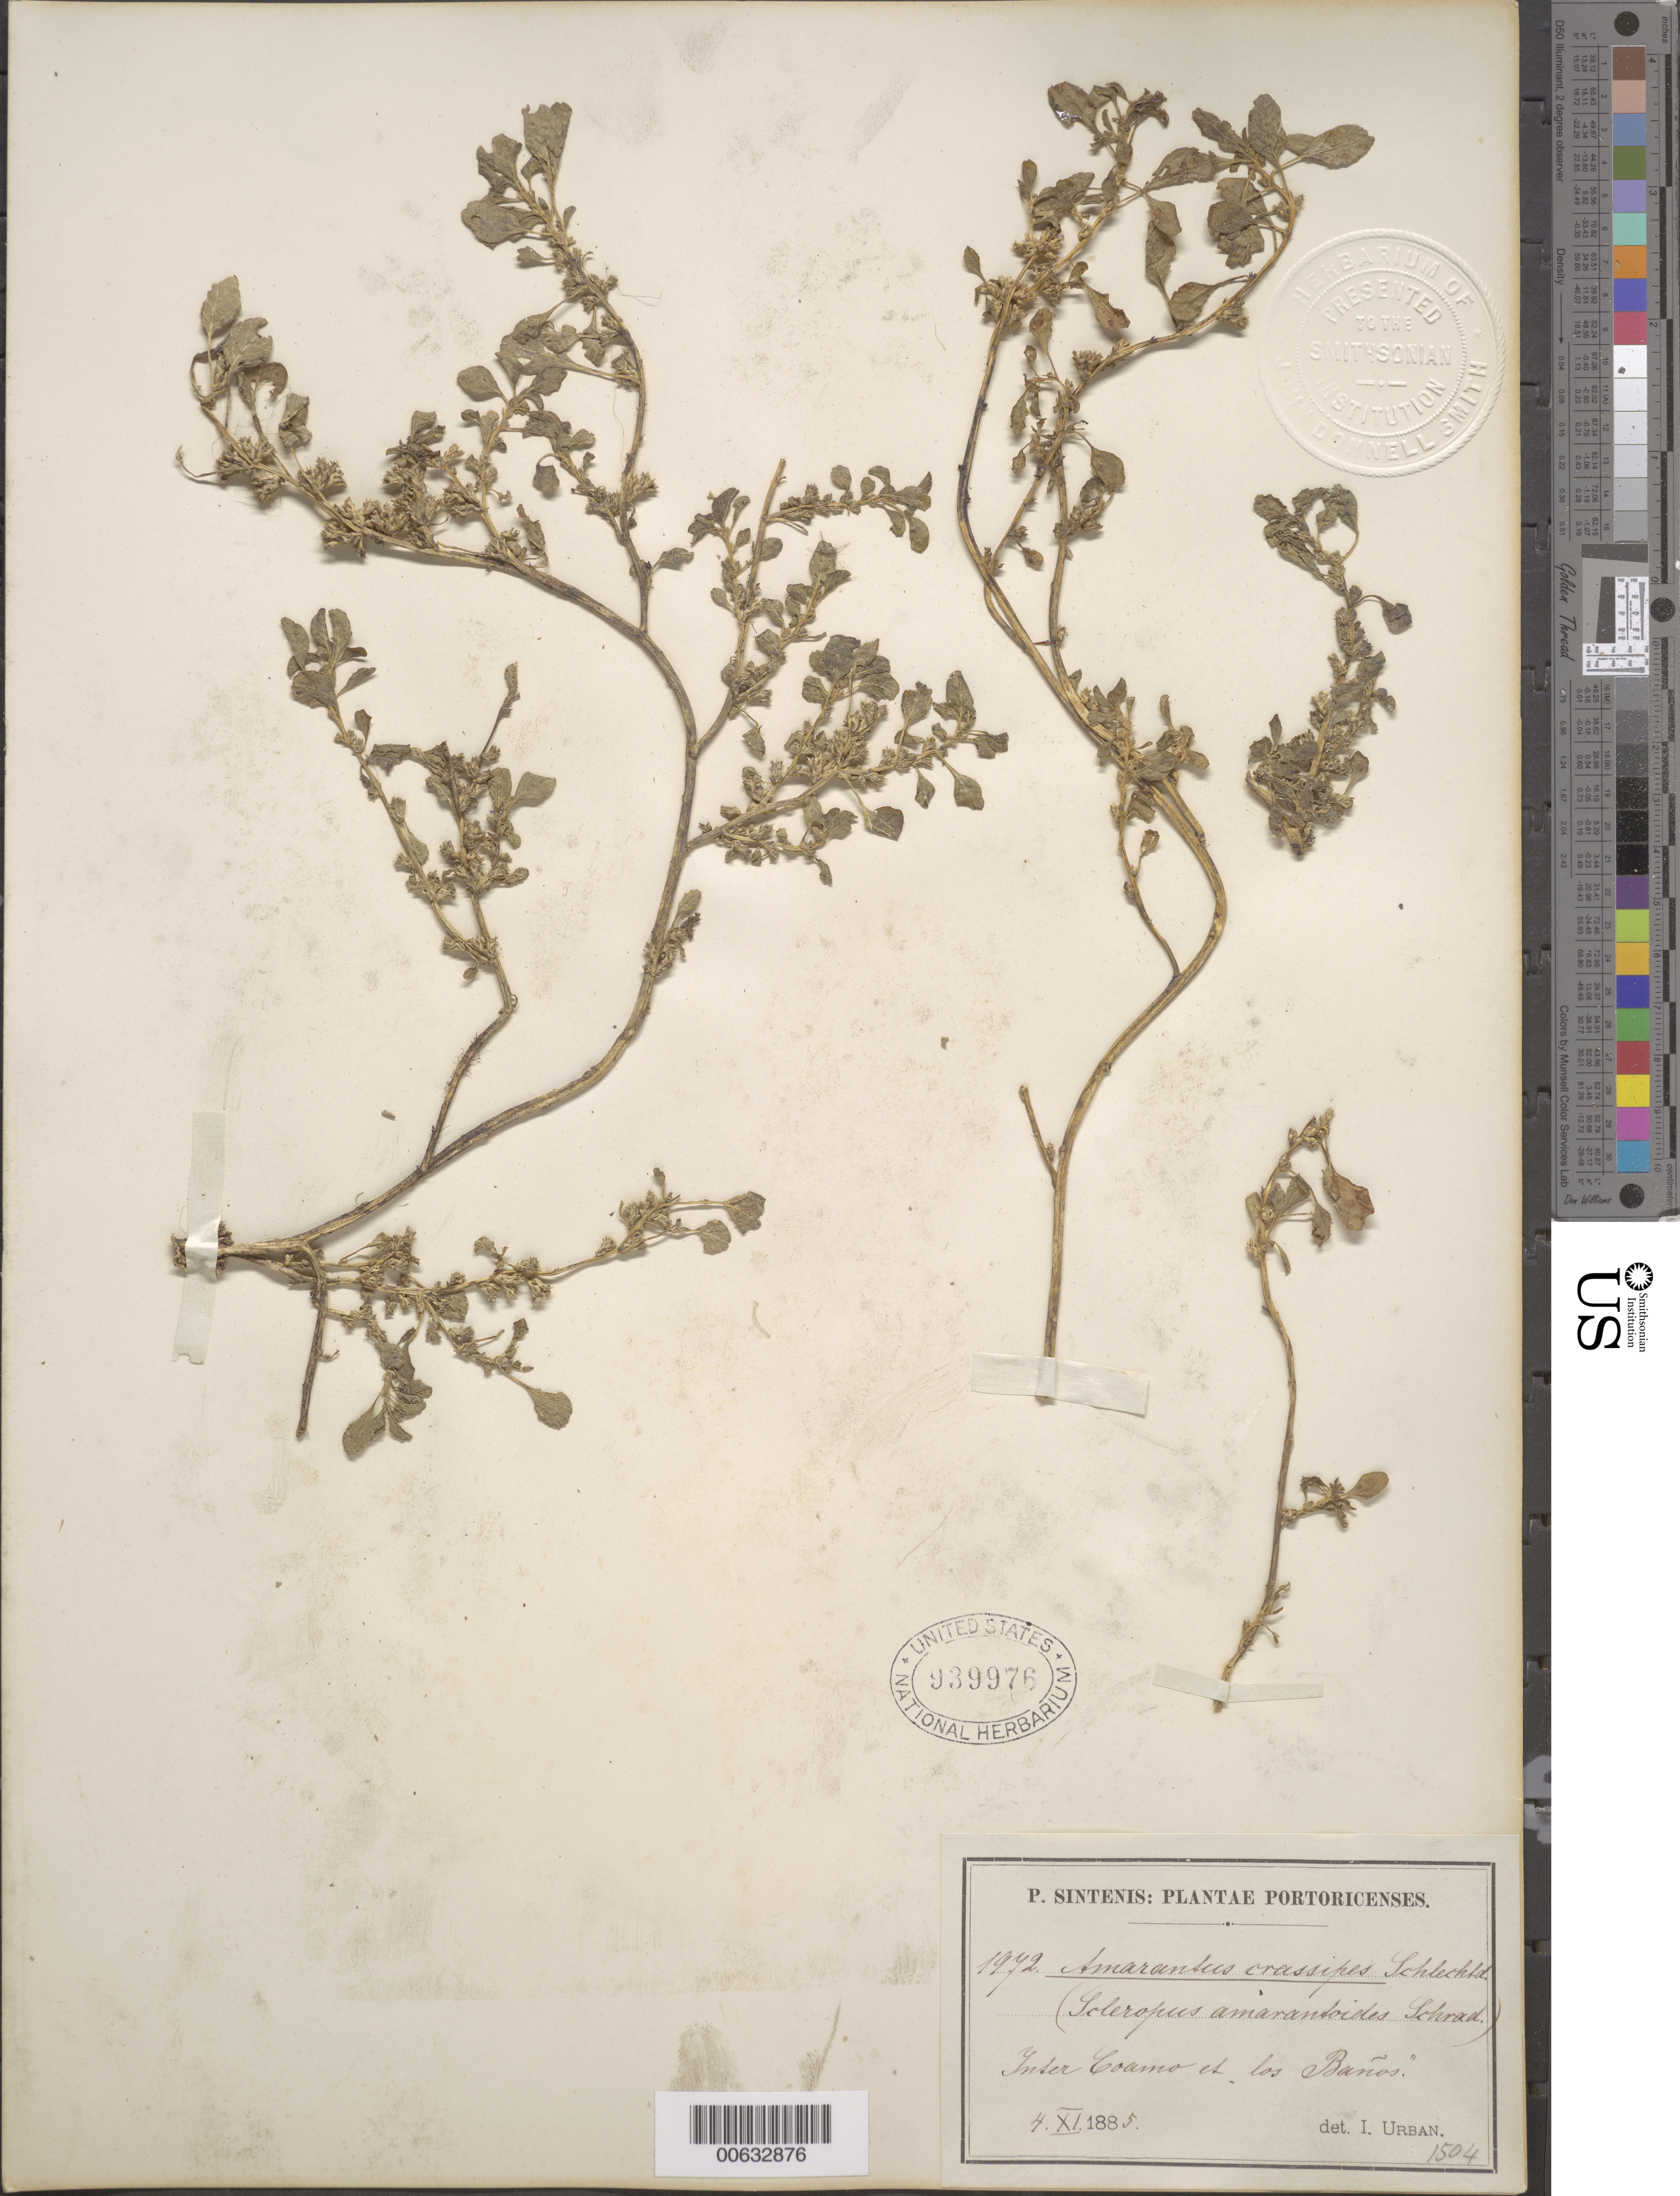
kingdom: Plantae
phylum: Tracheophyta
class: Magnoliopsida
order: Caryophyllales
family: Amaranthaceae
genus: Amaranthus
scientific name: Amaranthus crassipes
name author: Schltdl.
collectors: P. Sintenis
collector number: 1972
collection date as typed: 04 Nov 1885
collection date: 1885-11-04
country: Puerto Rico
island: Greater Antilles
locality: Inter Coamo et los Baños.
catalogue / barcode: US 939976